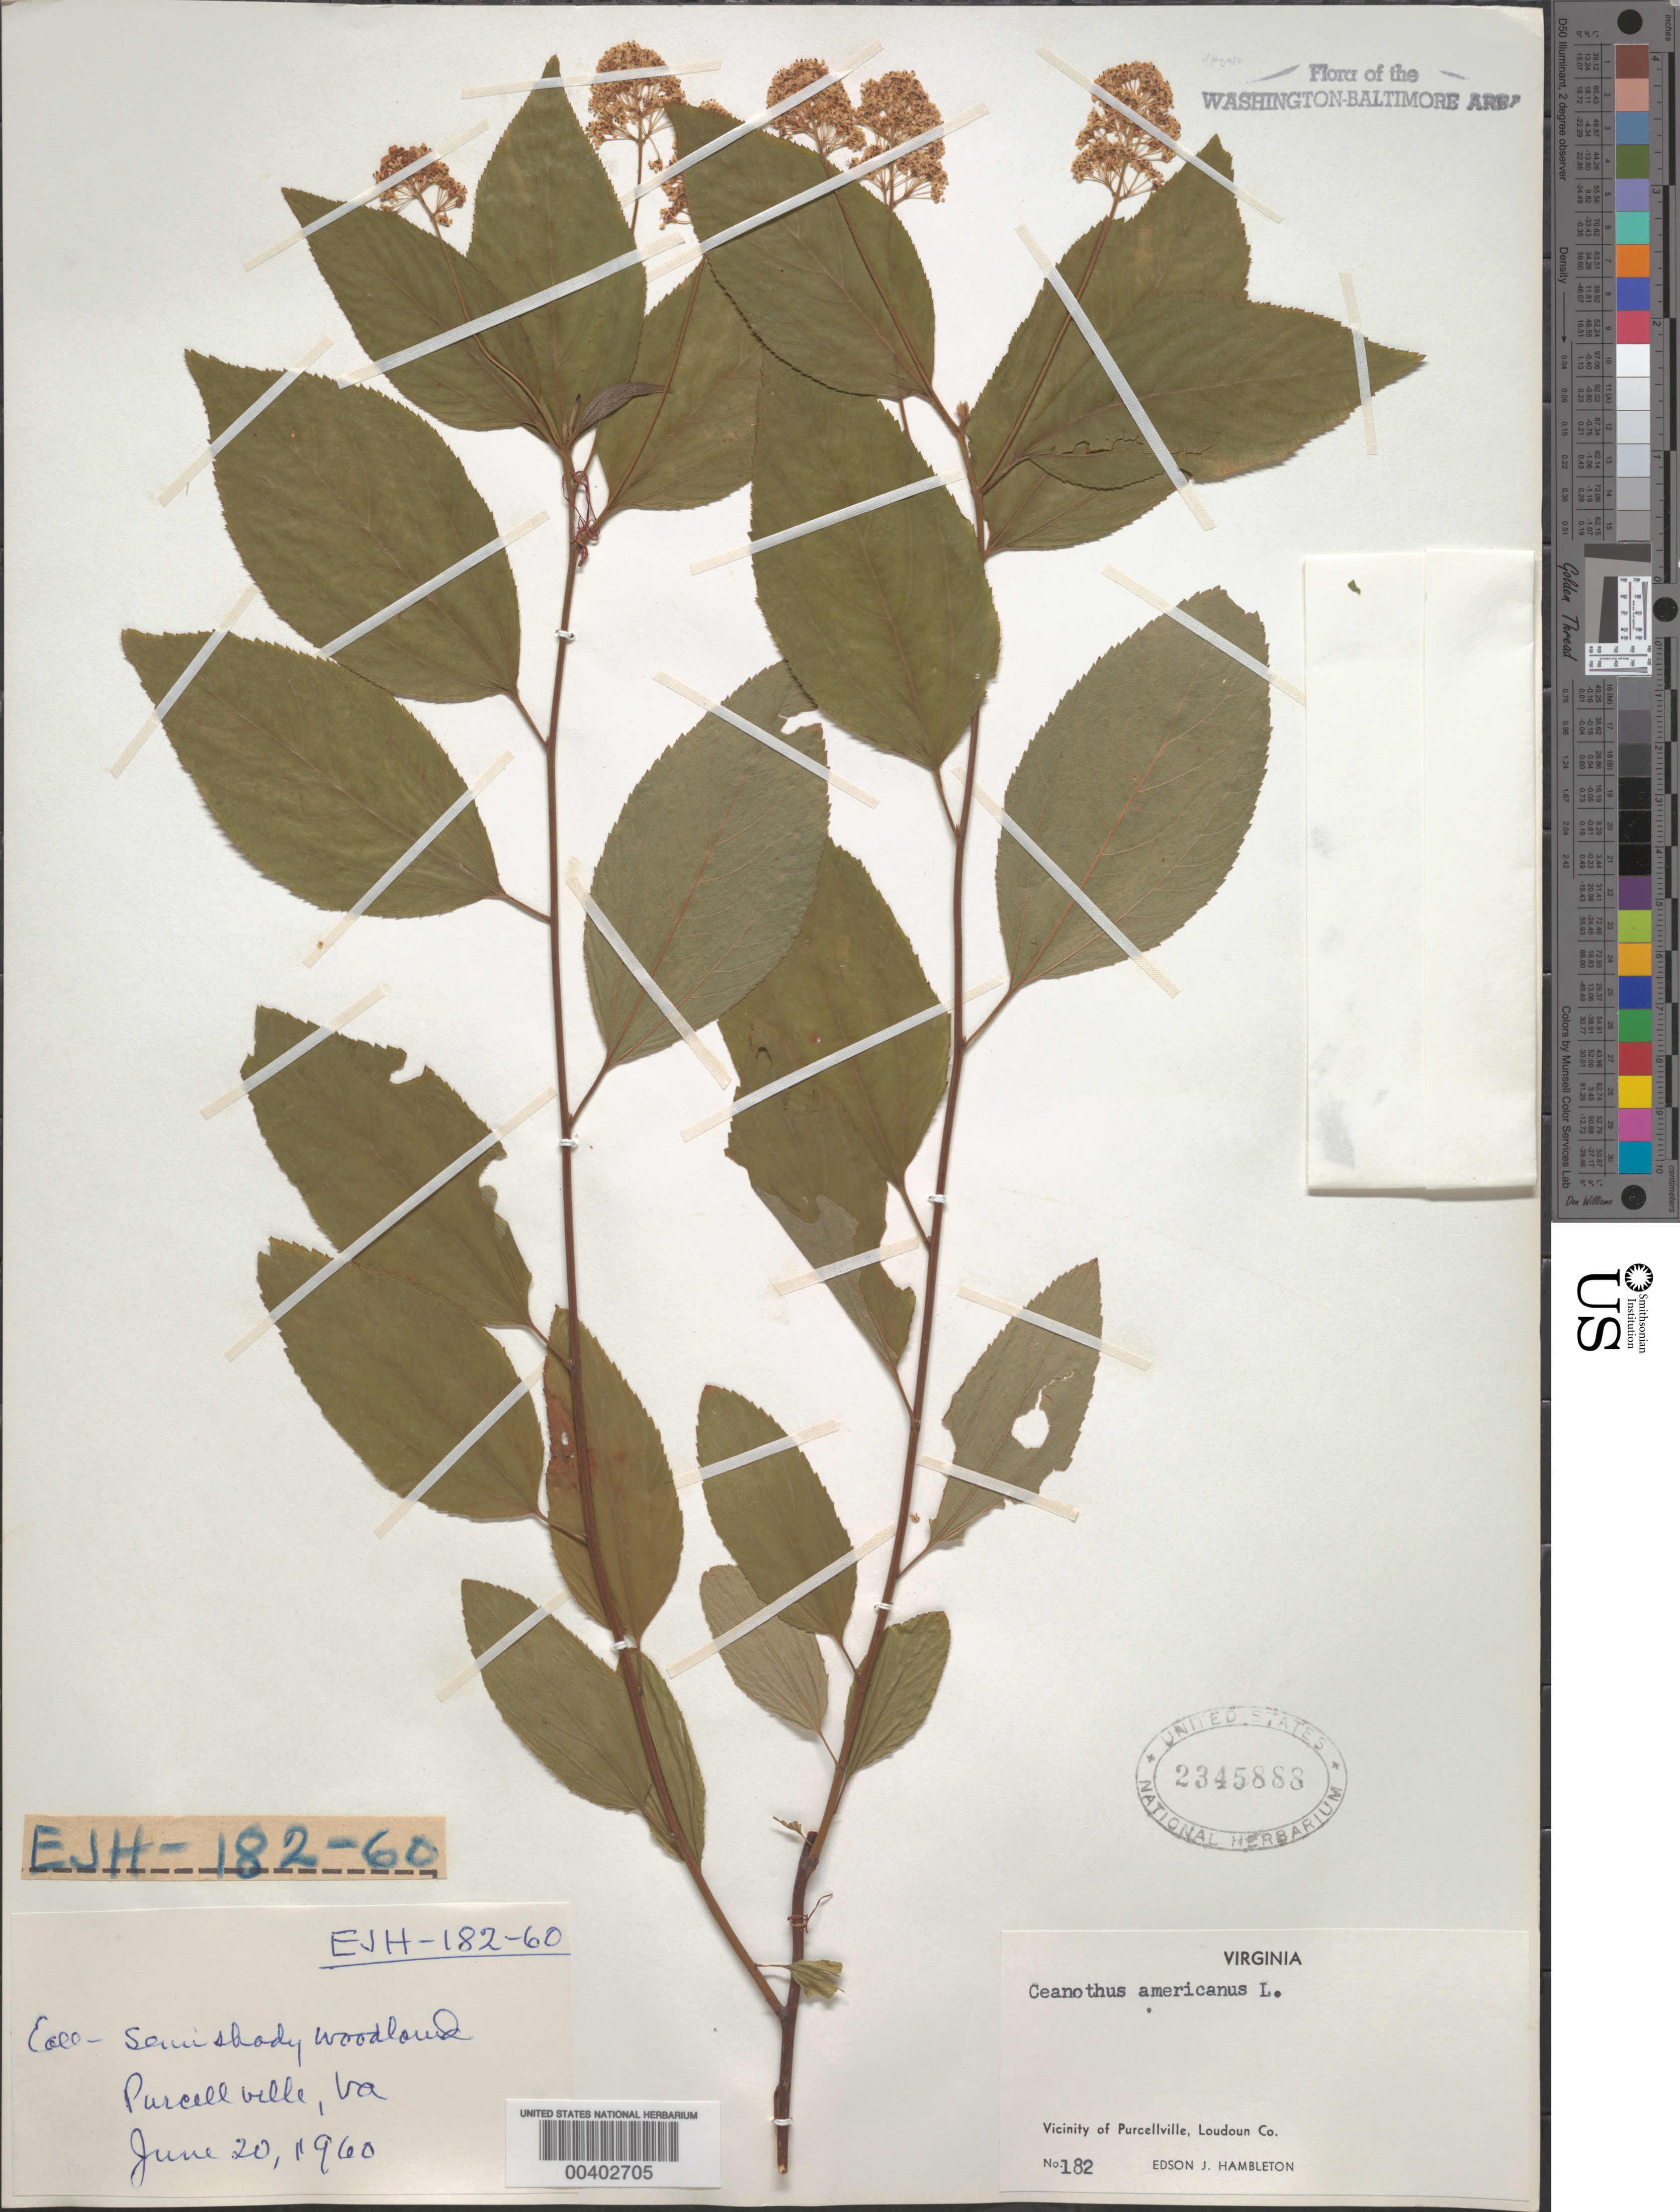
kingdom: Plantae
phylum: Tracheophyta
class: Magnoliopsida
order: Rosales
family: Rhamnaceae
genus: Ceanothus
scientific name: Ceanothus americanus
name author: L.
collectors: E. Hambleton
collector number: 182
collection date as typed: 20 Jun 1960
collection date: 1960-06-20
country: United States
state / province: Virginia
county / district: Loudoun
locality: Purcellville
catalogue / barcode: US 2345888